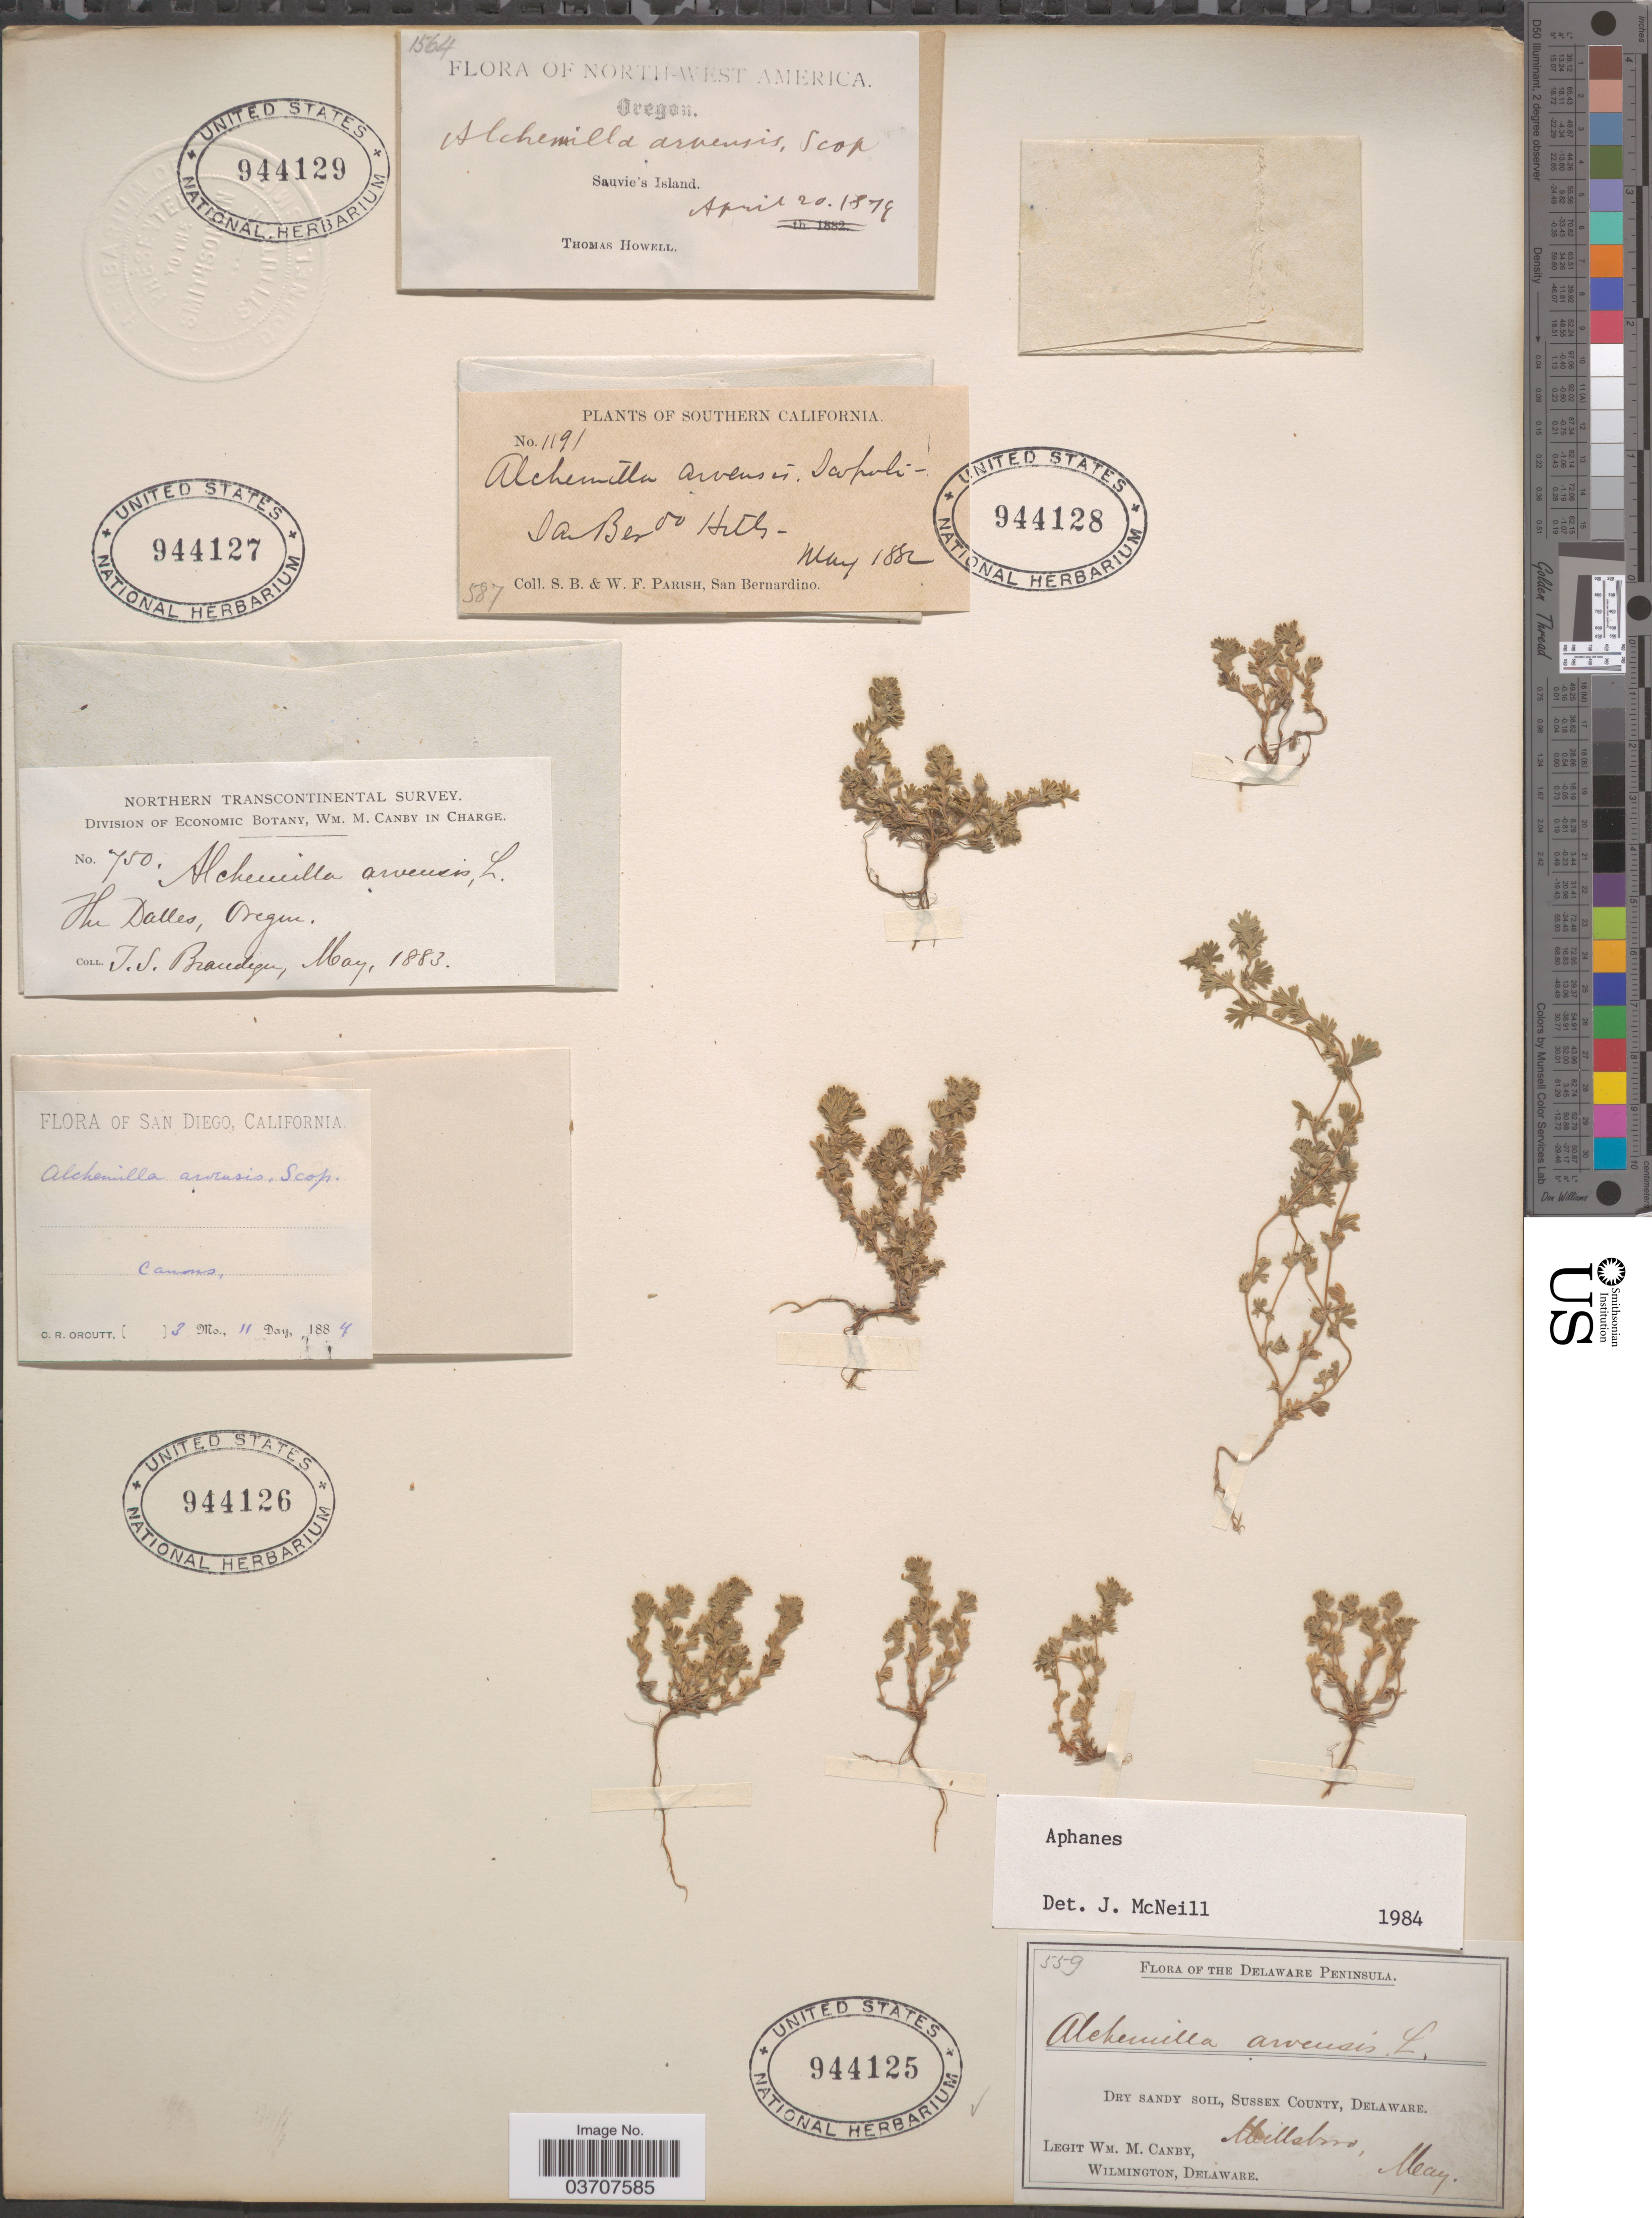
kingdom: Plantae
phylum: Tracheophyta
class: Magnoliopsida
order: Rosales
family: Rosaceae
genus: Aphanes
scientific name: Aphanes australis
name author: Rydb.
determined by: Strong, Mark T., (BOT), Smithsonian Institution - National Museum of Natural History (UNITED STATES)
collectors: S. B. Parish & W. F. Parish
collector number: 1191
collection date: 1882-05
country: United States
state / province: California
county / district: San Barnadino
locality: Southern California. San Berdo Hills.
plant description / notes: No precise locality correction needed.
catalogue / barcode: US 944128-2